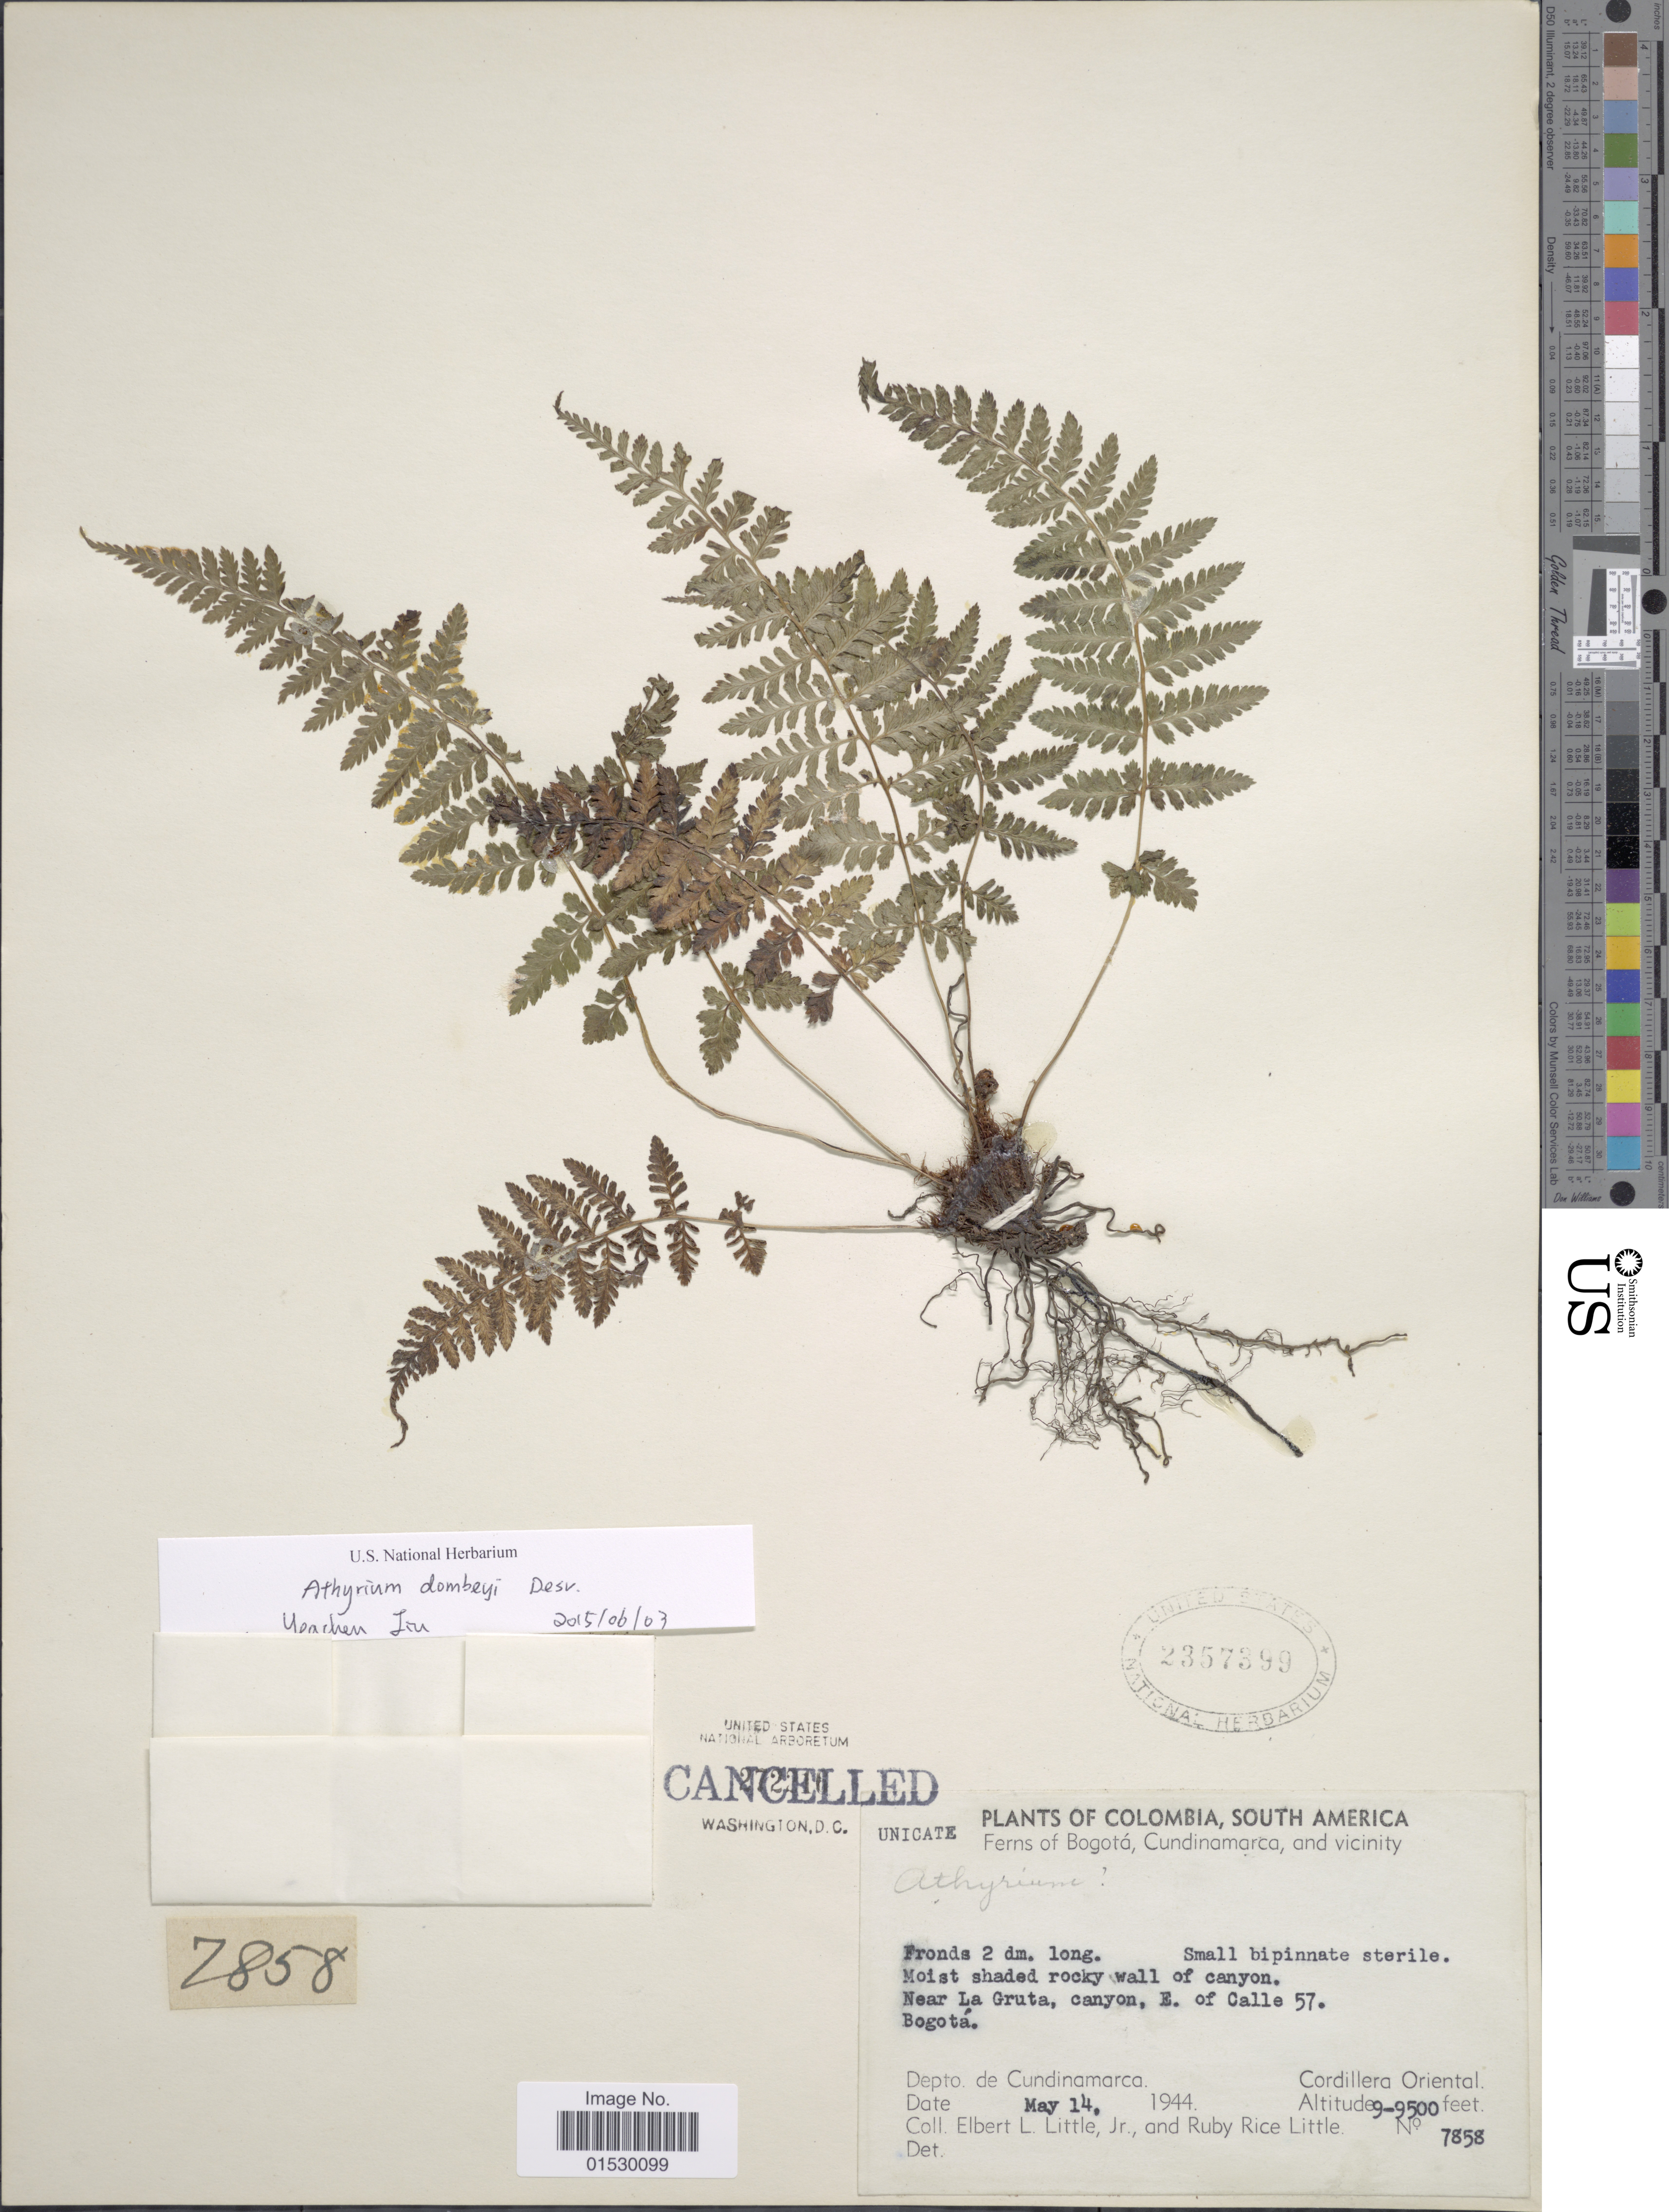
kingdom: Plantae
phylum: Tracheophyta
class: Polypodiopsida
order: Polypodiales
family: Athyriaceae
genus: Athyrium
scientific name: Athyrium sp.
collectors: E. L. Little & R. R. Little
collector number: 7858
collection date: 1944-05-14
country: Colombia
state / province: Cundinamarca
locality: Cundinamarca and vicinity, Moist shaded rocky wall of canyon, near La Gruta, canyon, E. of Calle 57. Depto. de Cundinamarca, Cordillera Oriental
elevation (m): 2743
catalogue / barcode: US 2357399